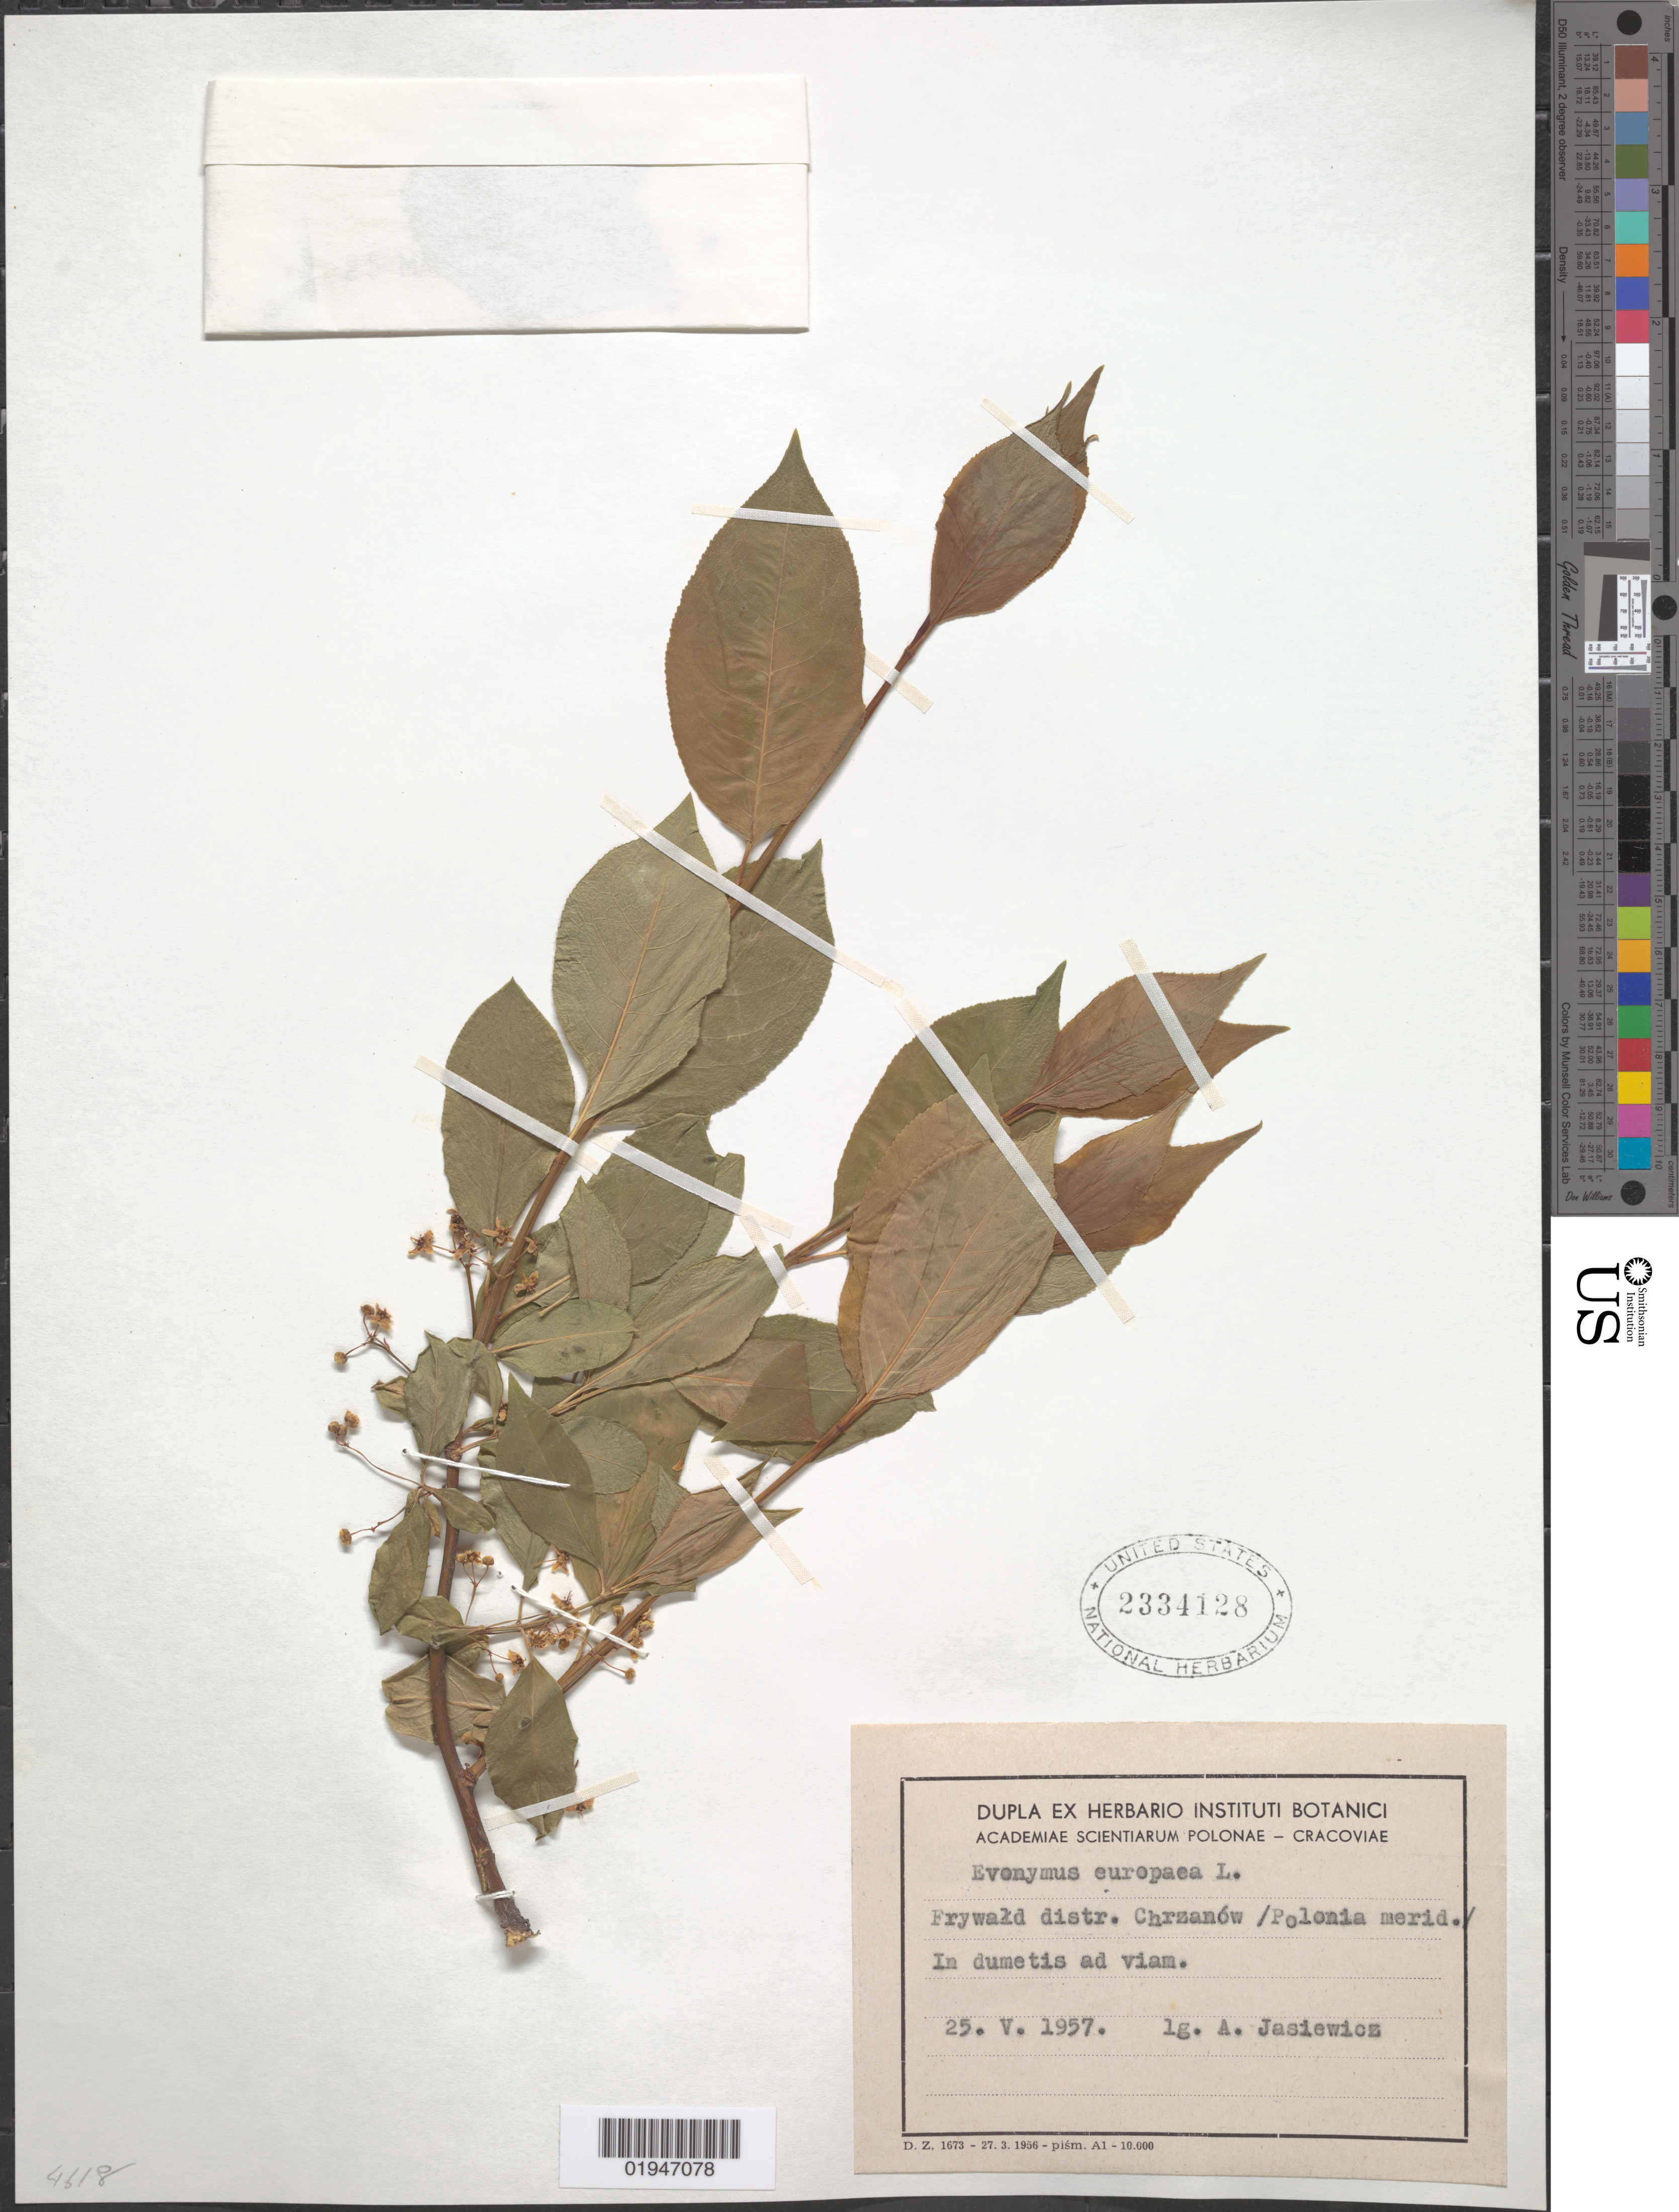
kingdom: Plantae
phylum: Tracheophyta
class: Magnoliopsida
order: Celastrales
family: Celastraceae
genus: Euonymus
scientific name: Euonymus europaeus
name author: L.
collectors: A. Jasiewicz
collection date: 1957-05-25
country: Poland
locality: Frywald distr. Chrzanów / Polonia merid.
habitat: In dumetis as viam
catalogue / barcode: US 2334128